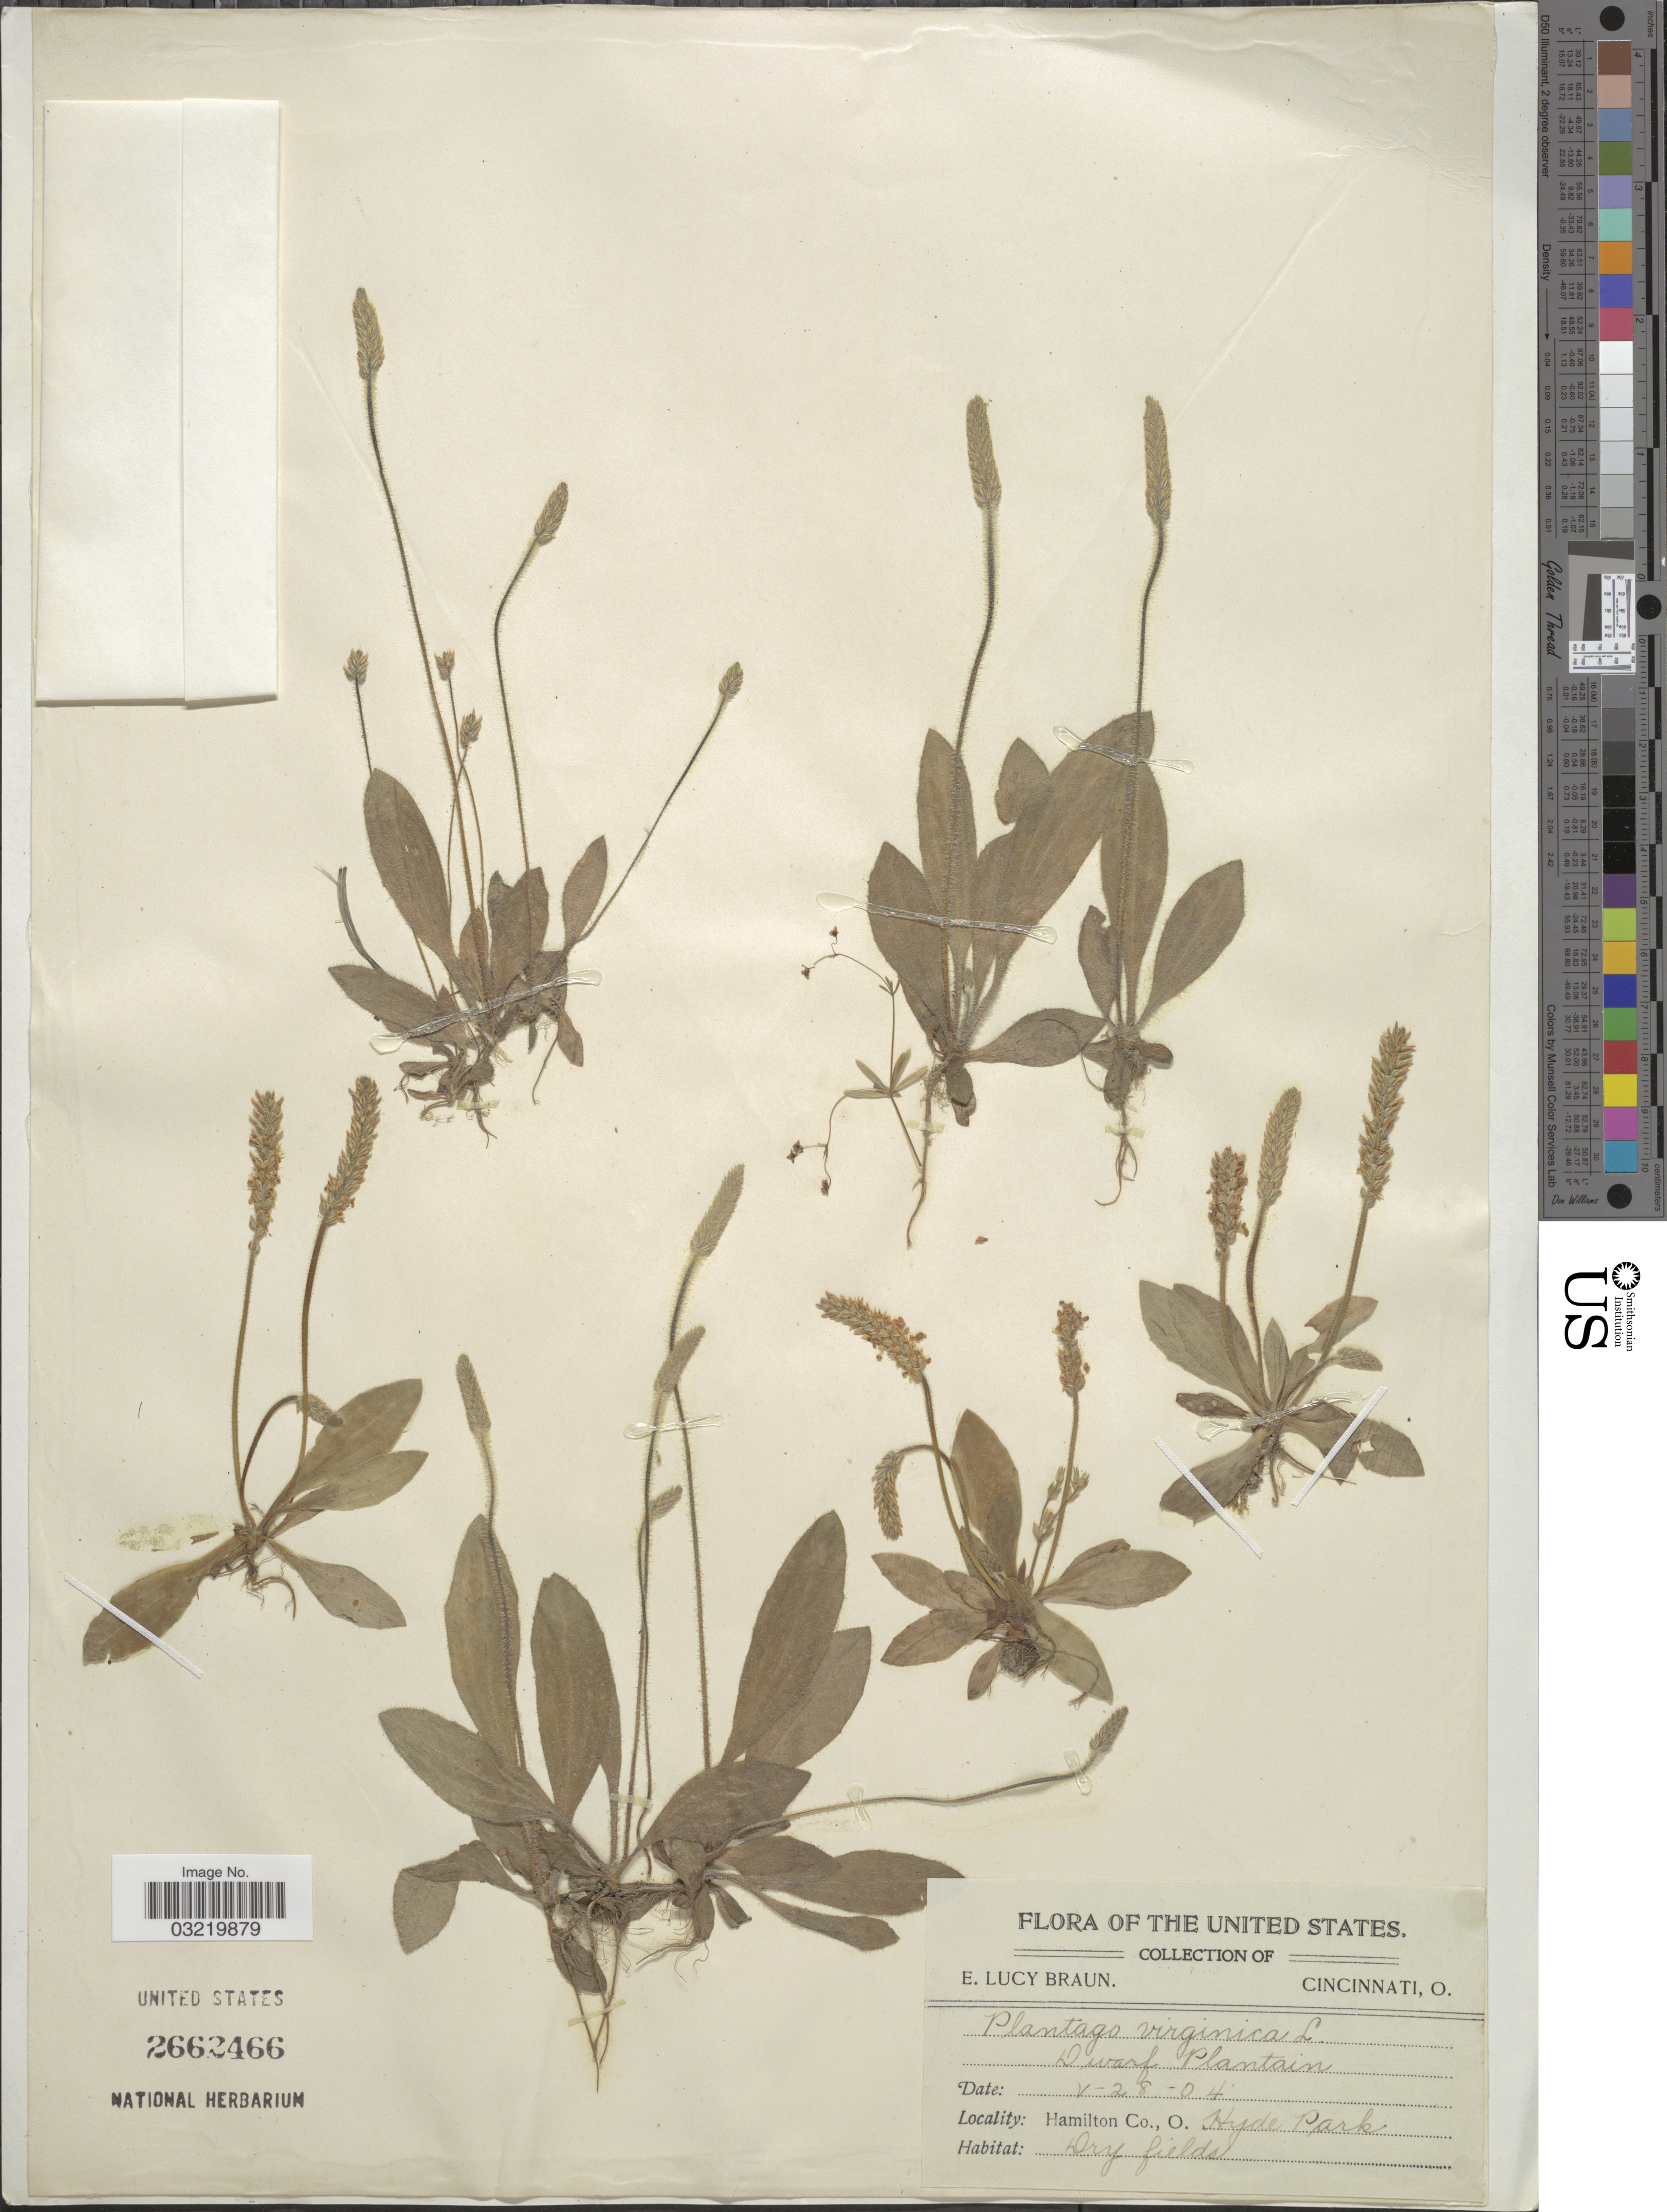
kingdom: Plantae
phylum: Tracheophyta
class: Magnoliopsida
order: Lamiales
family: Plantaginaceae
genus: Plantago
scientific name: Plantago virginica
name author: L.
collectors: E. L. Braun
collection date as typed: Transcribed d/m/y: 28/5/4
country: United States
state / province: Ohio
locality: Hamilton Co., O. Hyde Park.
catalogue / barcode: US 2662466